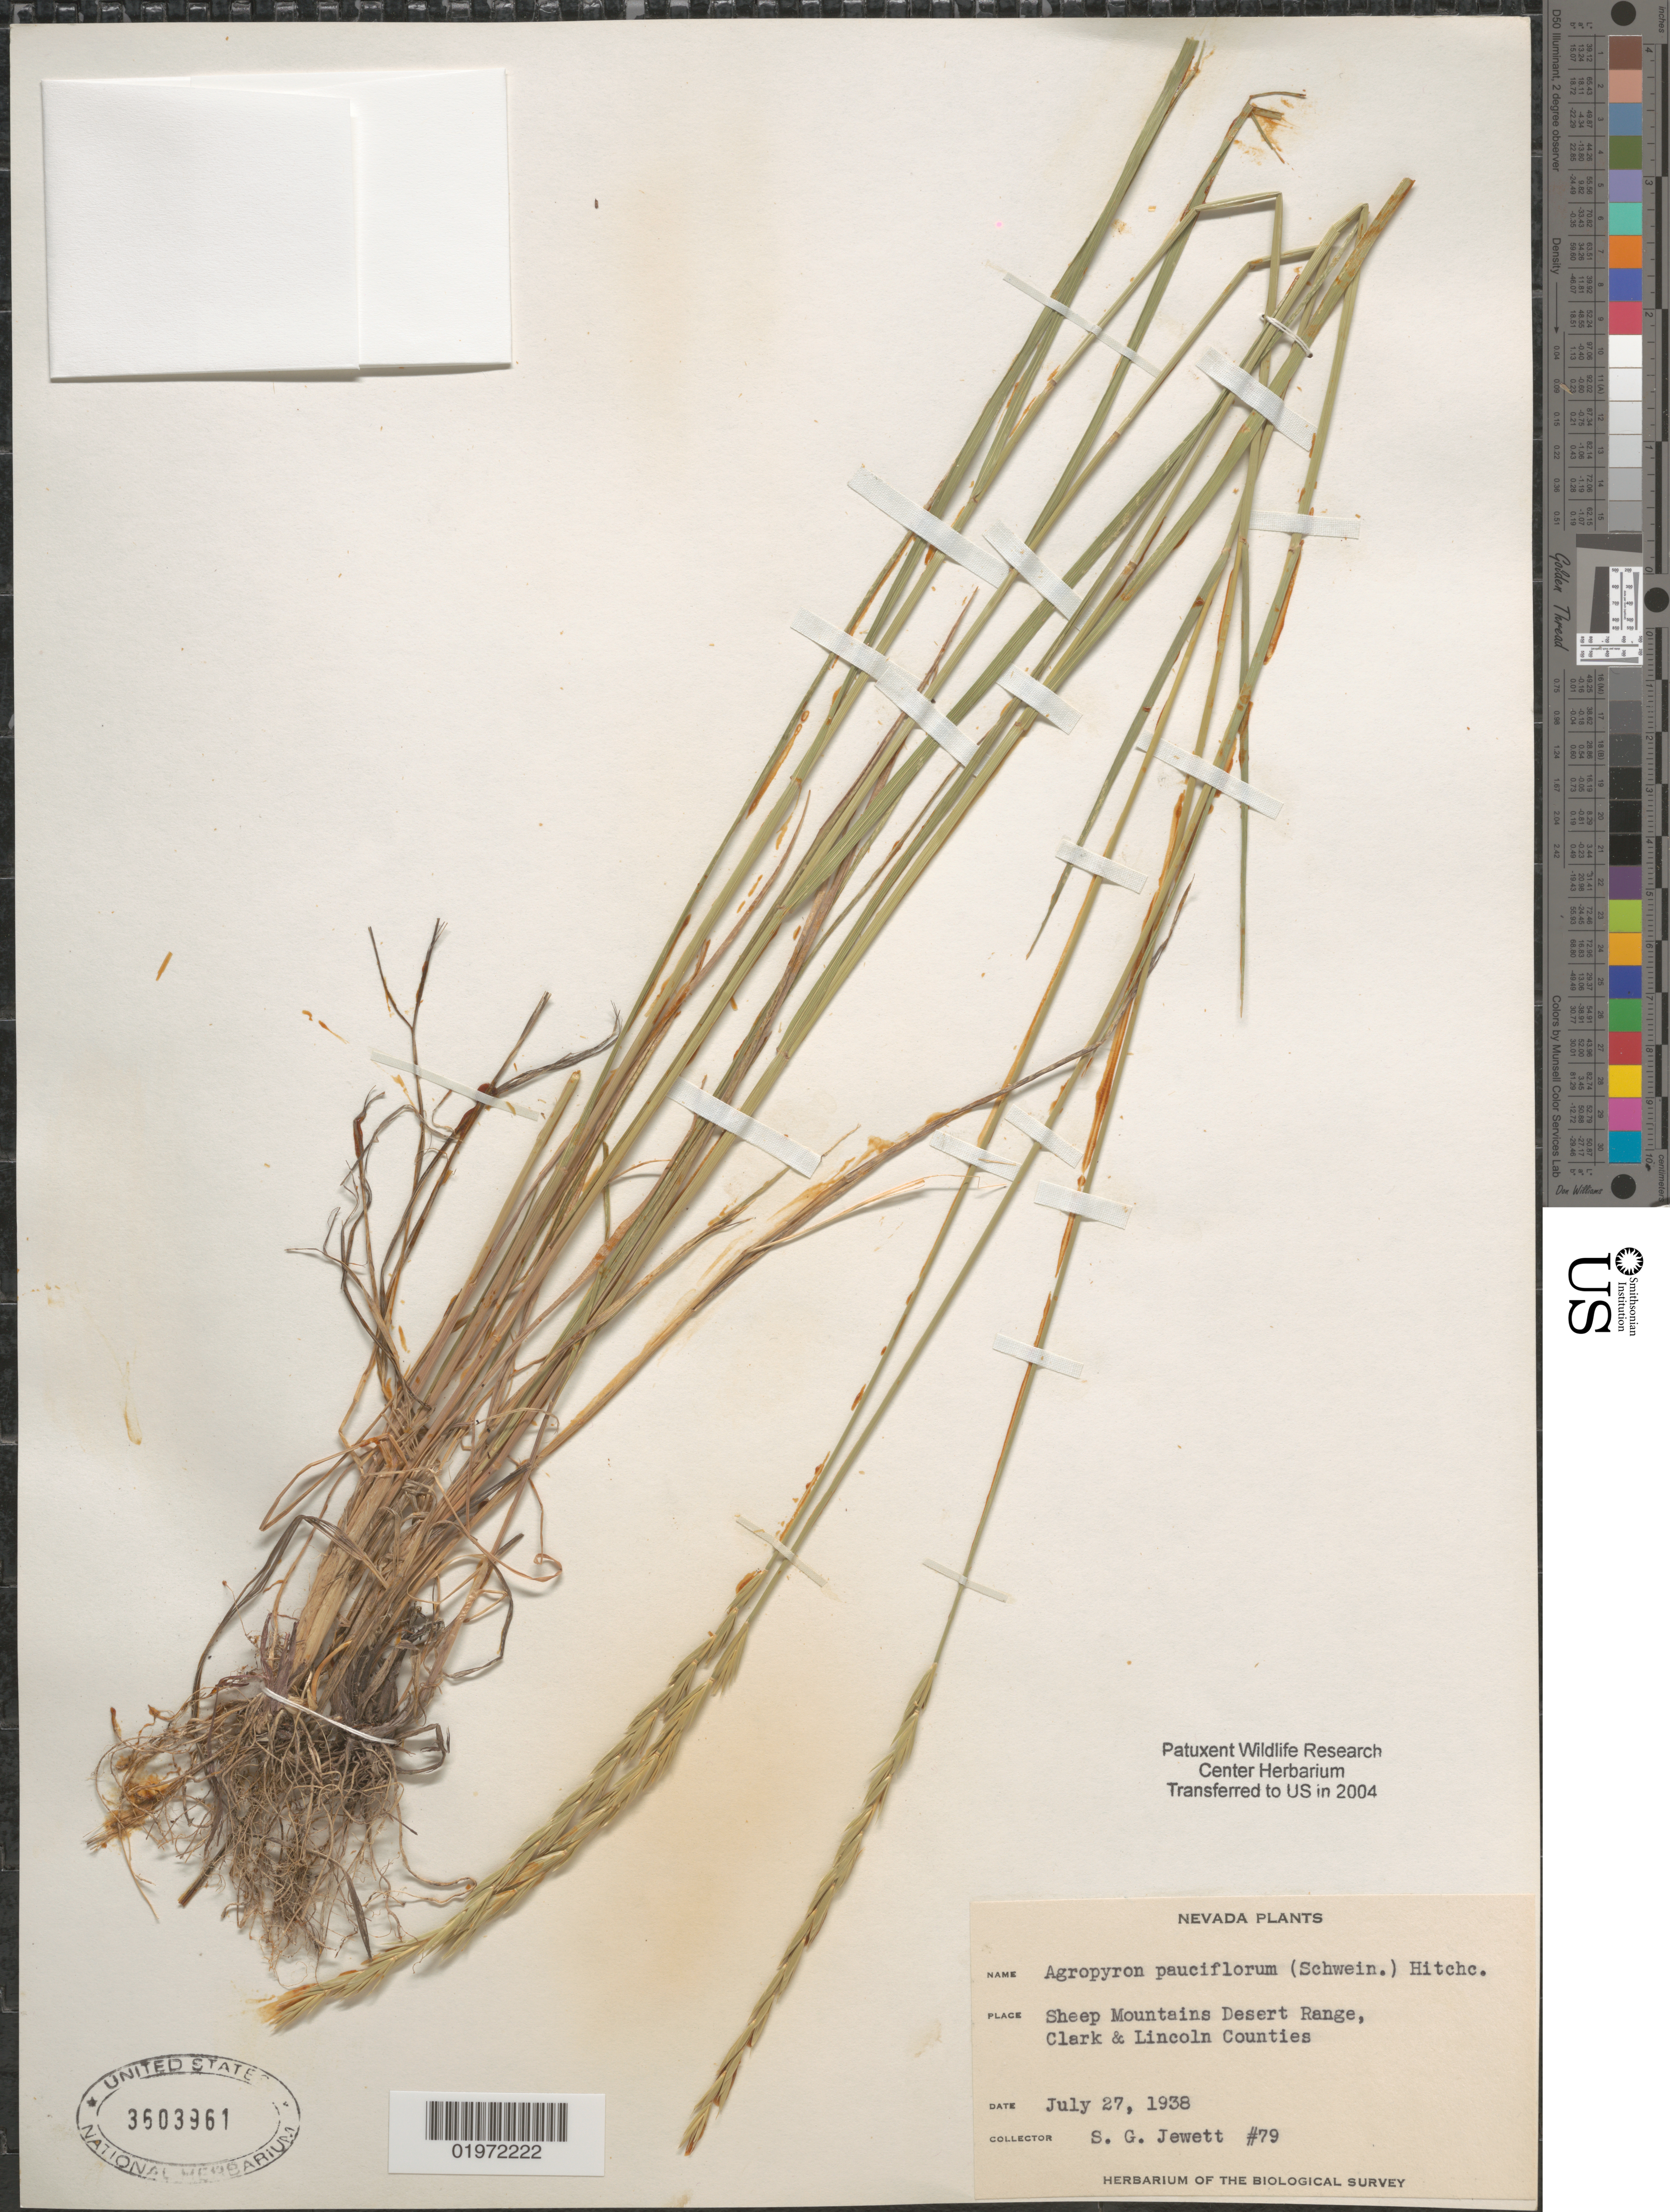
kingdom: Plantae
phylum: Tracheophyta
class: Liliopsida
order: Poales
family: Poaceae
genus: Elymus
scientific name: Elymus trachycaulus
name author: (Link) Gould ex Shinners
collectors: S. Jewett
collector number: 79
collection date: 1938-07-27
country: United States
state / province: Nevada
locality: Sheep Mountains Desert Range, Clark & Lincoln Counties. The Biological Survey.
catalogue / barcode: US 3603961